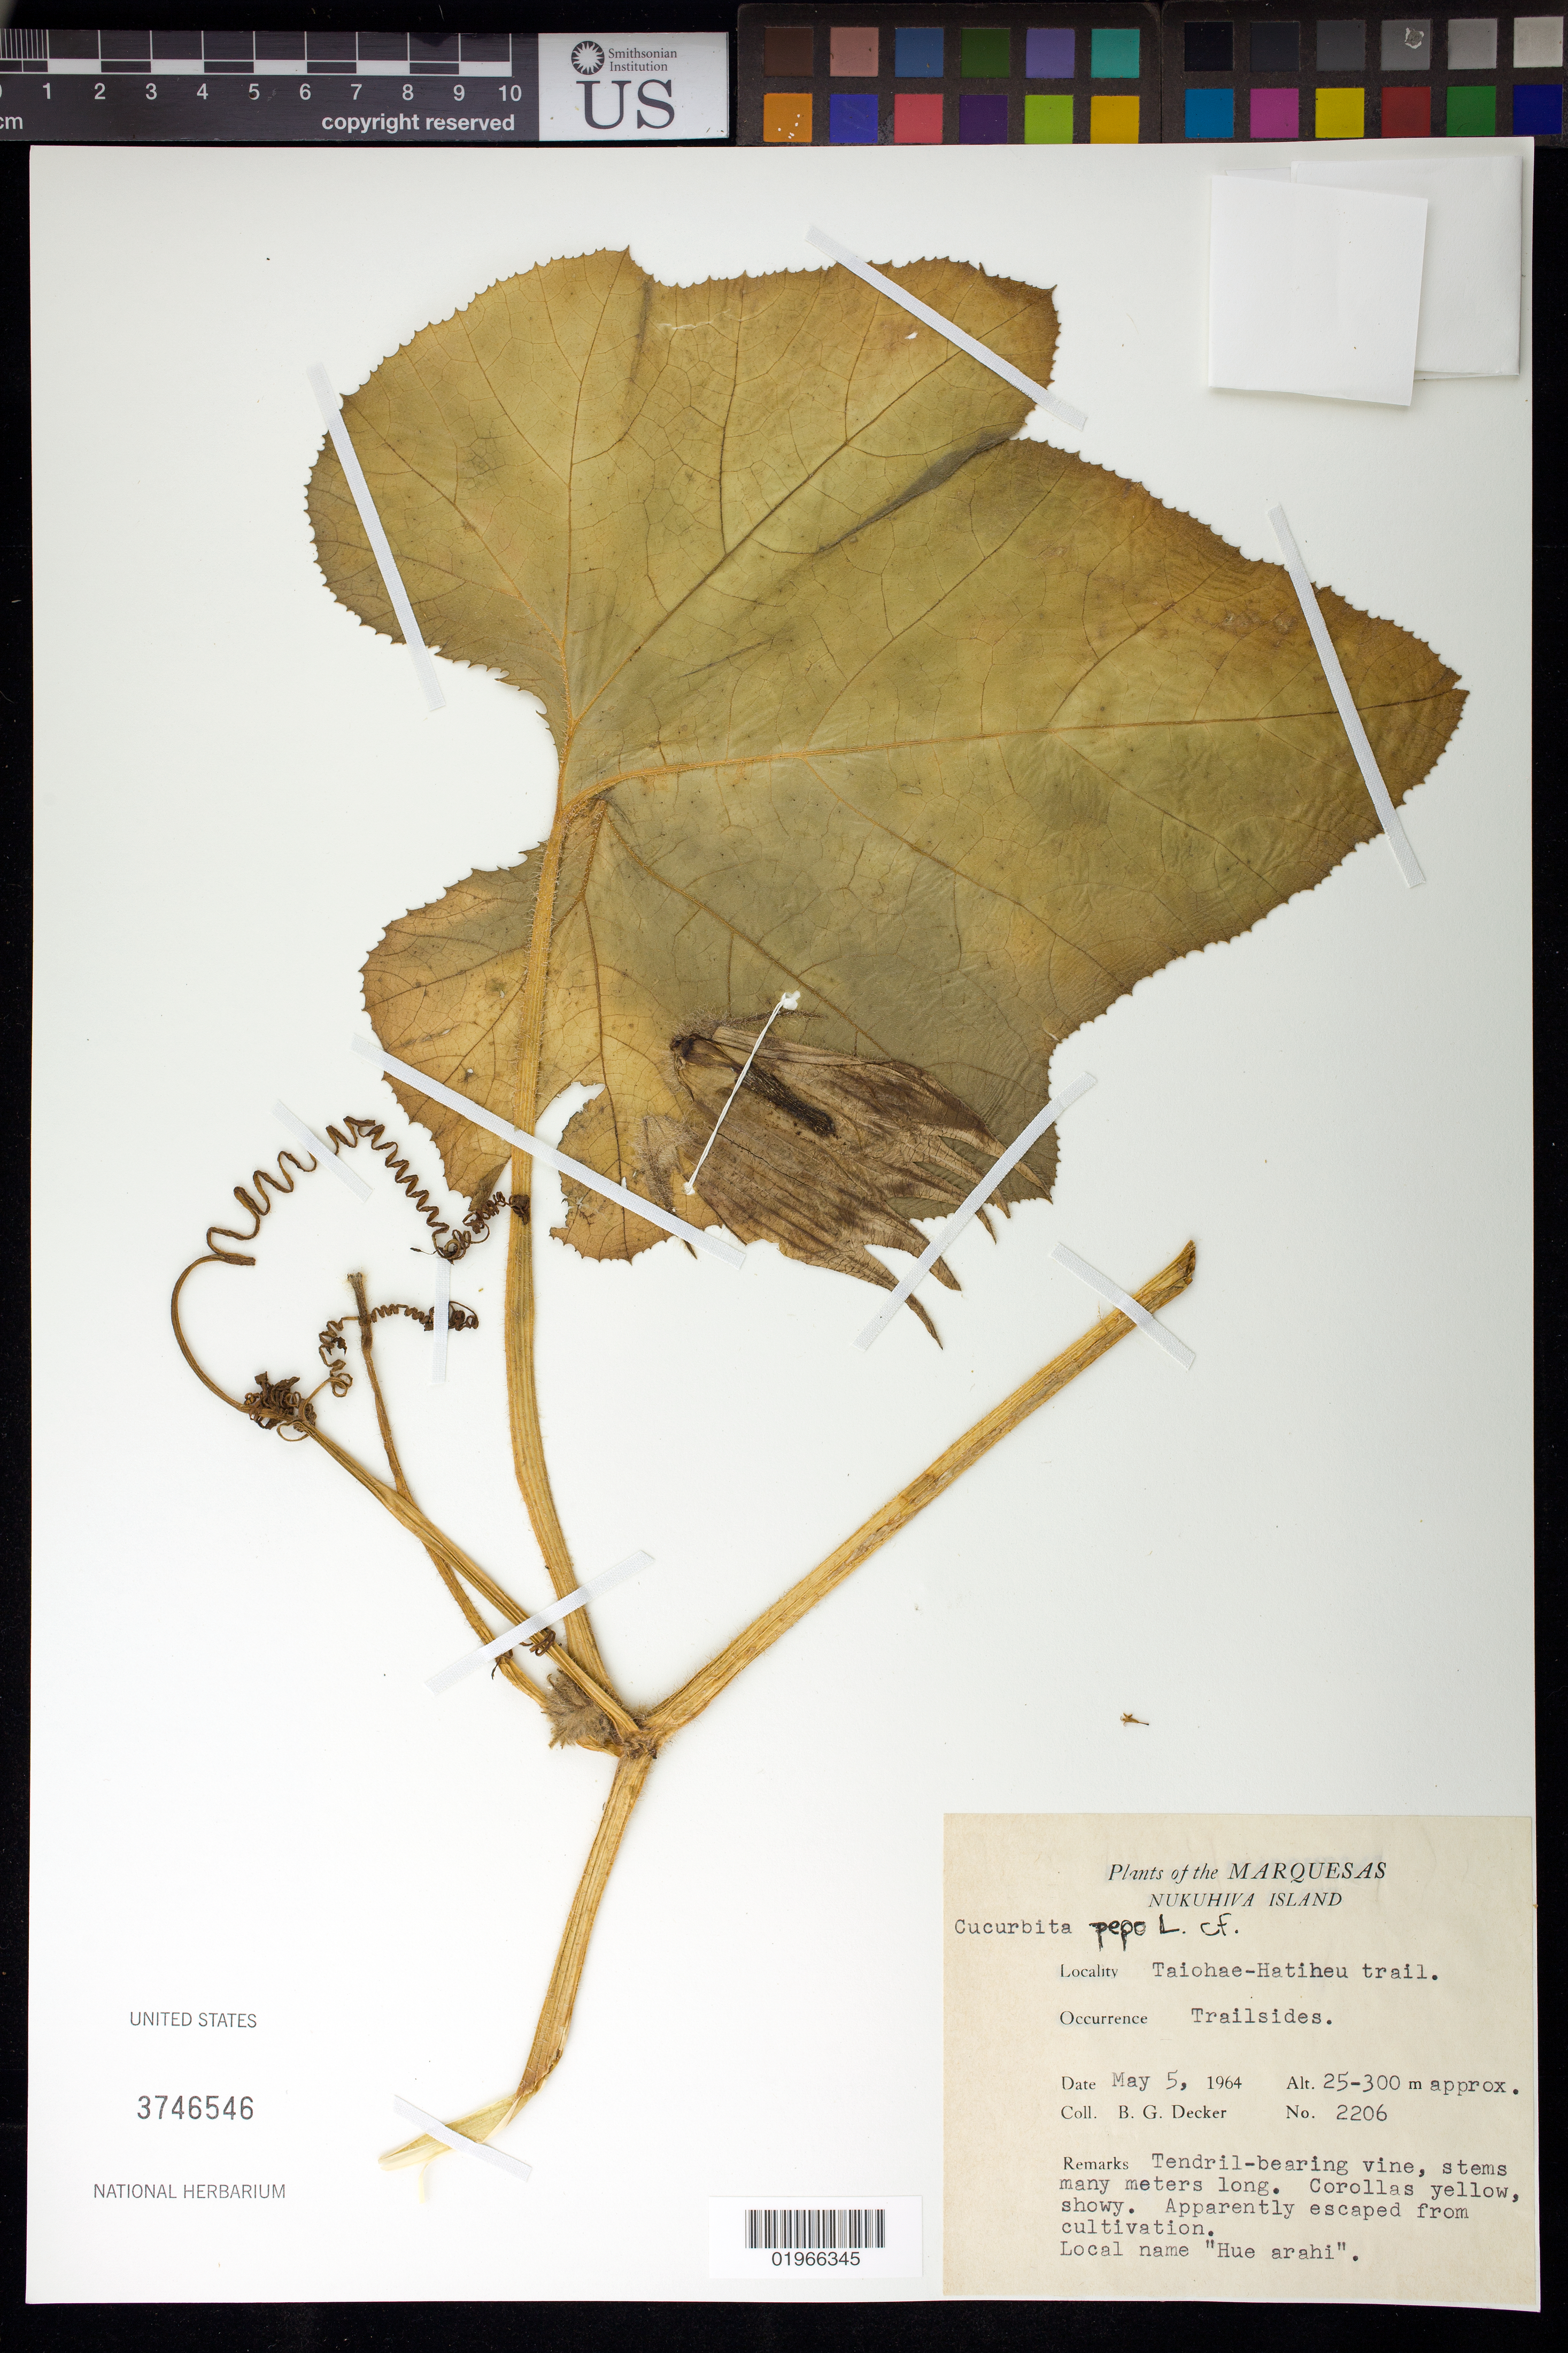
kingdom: Plantae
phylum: Tracheophyta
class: Magnoliopsida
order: Cucurbitales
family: Cucurbitaceae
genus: Cucurbita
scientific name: Cucurbita pepo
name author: L.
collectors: B. G. Decker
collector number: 2206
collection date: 1964-05-05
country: French Polynesia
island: Nuku Hiva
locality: Taiohae-Hatiheu Trail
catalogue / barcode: US 3746546